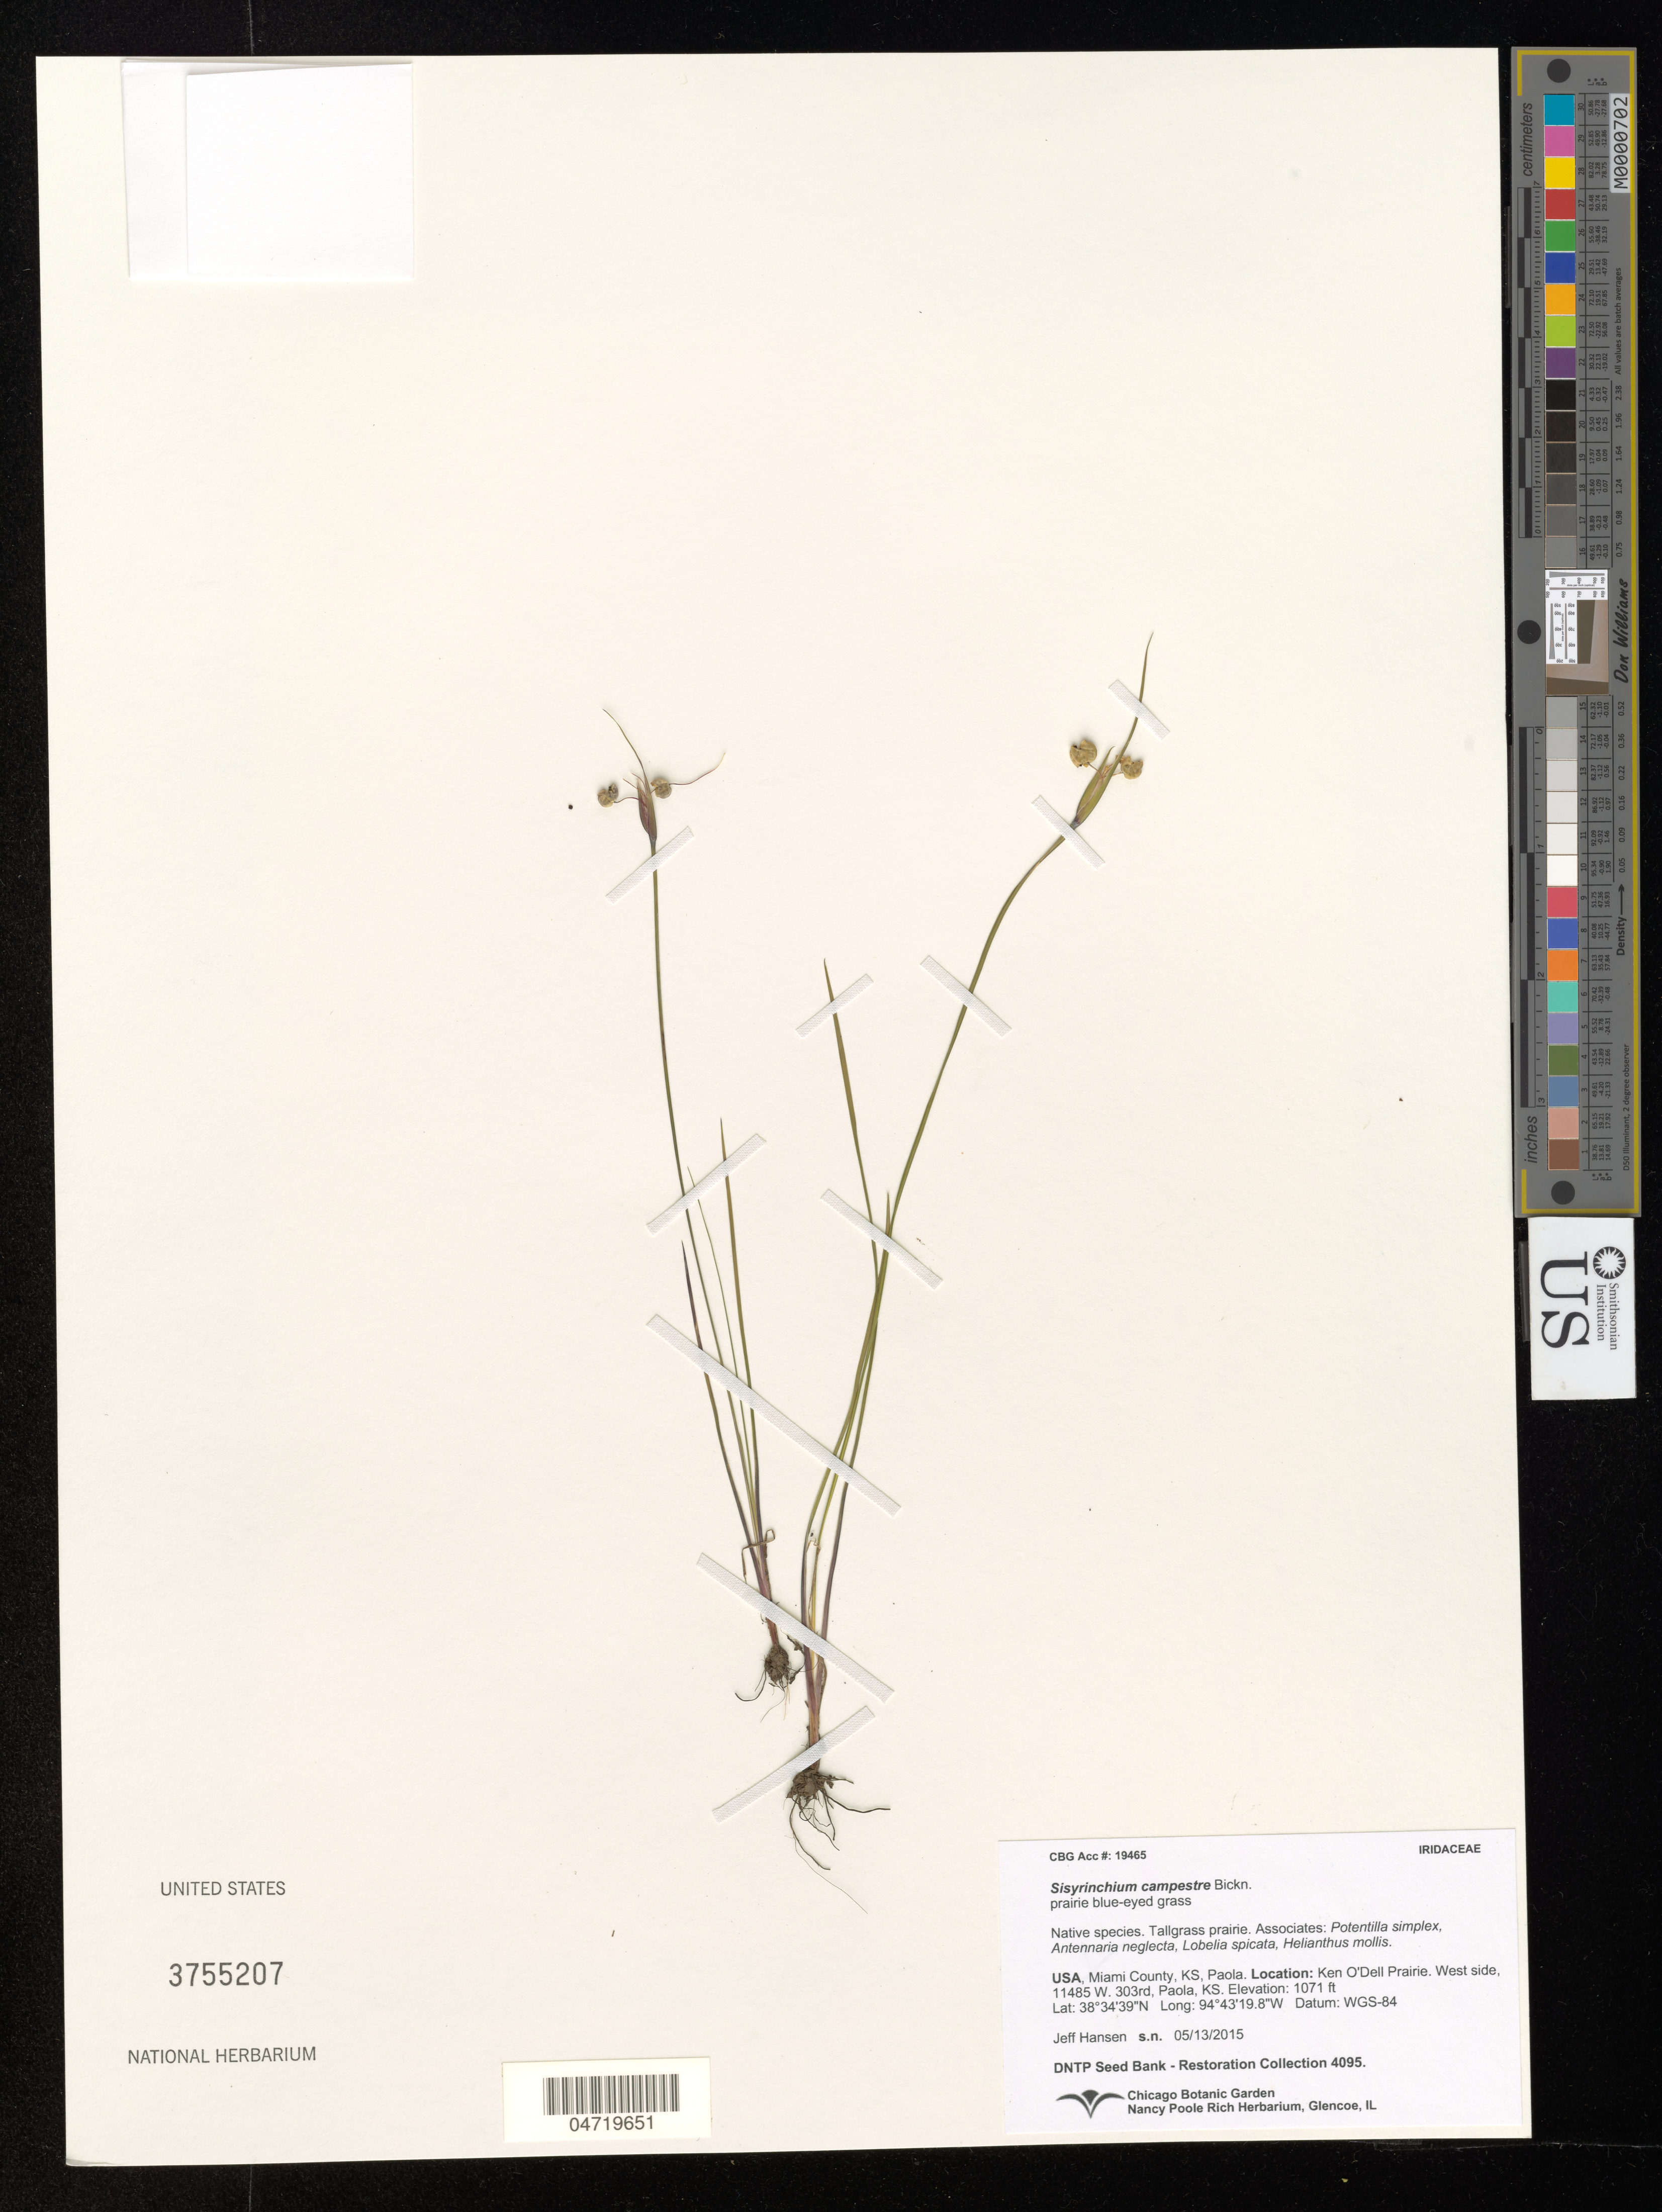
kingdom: Plantae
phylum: Tracheophyta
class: Liliopsida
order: Asparagales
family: Iridaceae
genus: Sisyrinchium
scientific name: Sisyrinchium campestre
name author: E.P. Bicknell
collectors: J. Hansen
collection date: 2015-05-13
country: United States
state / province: Kansas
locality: Miami County, KS, Paola. Ken O'Dell Prairie. West side, 11485 W. 303rd, Paola, KS.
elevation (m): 326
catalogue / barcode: US 3755207